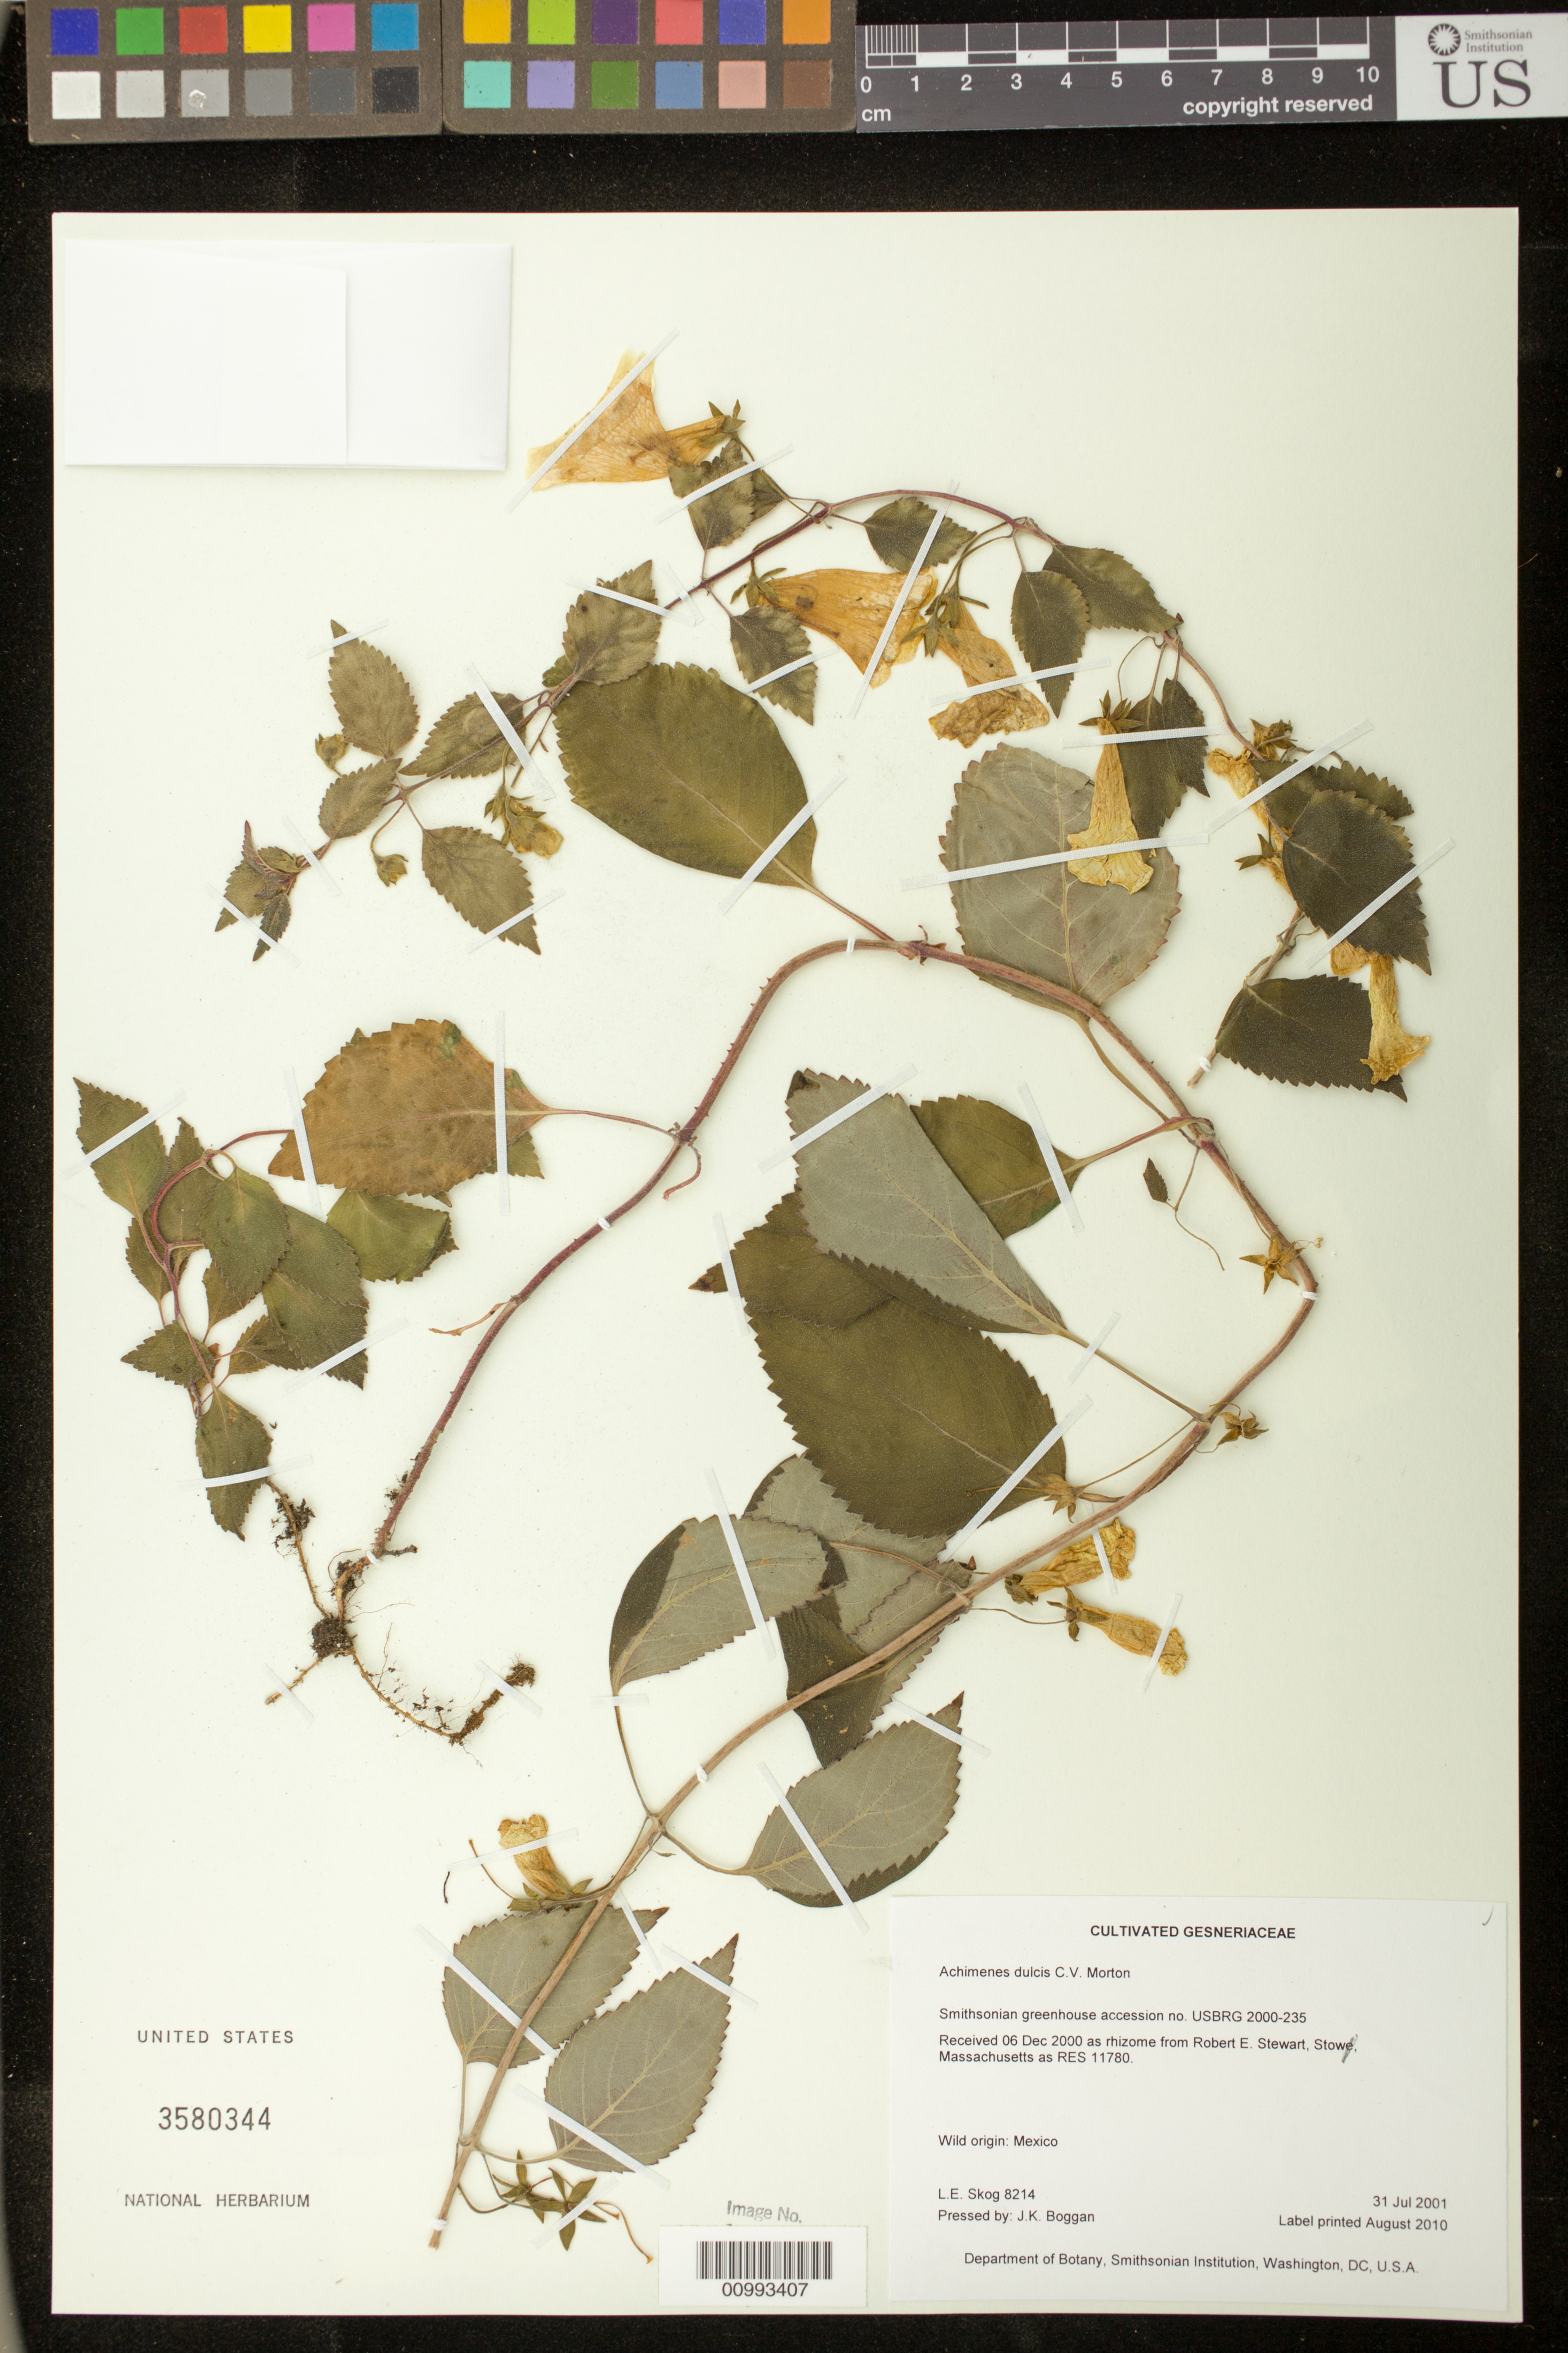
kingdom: Plantae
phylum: Tracheophyta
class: Magnoliopsida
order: Lamiales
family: Gesneriaceae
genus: Achimenes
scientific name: Achimenes dulcis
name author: C.V. Morton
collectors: L. E. Skog & J. K. Boggan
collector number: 8214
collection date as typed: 31 Jul 2001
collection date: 2001-07-31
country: Mexico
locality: Department of Botany, Smithsonian Institution, Washington, DC, U.S.A.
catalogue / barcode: US 3580344